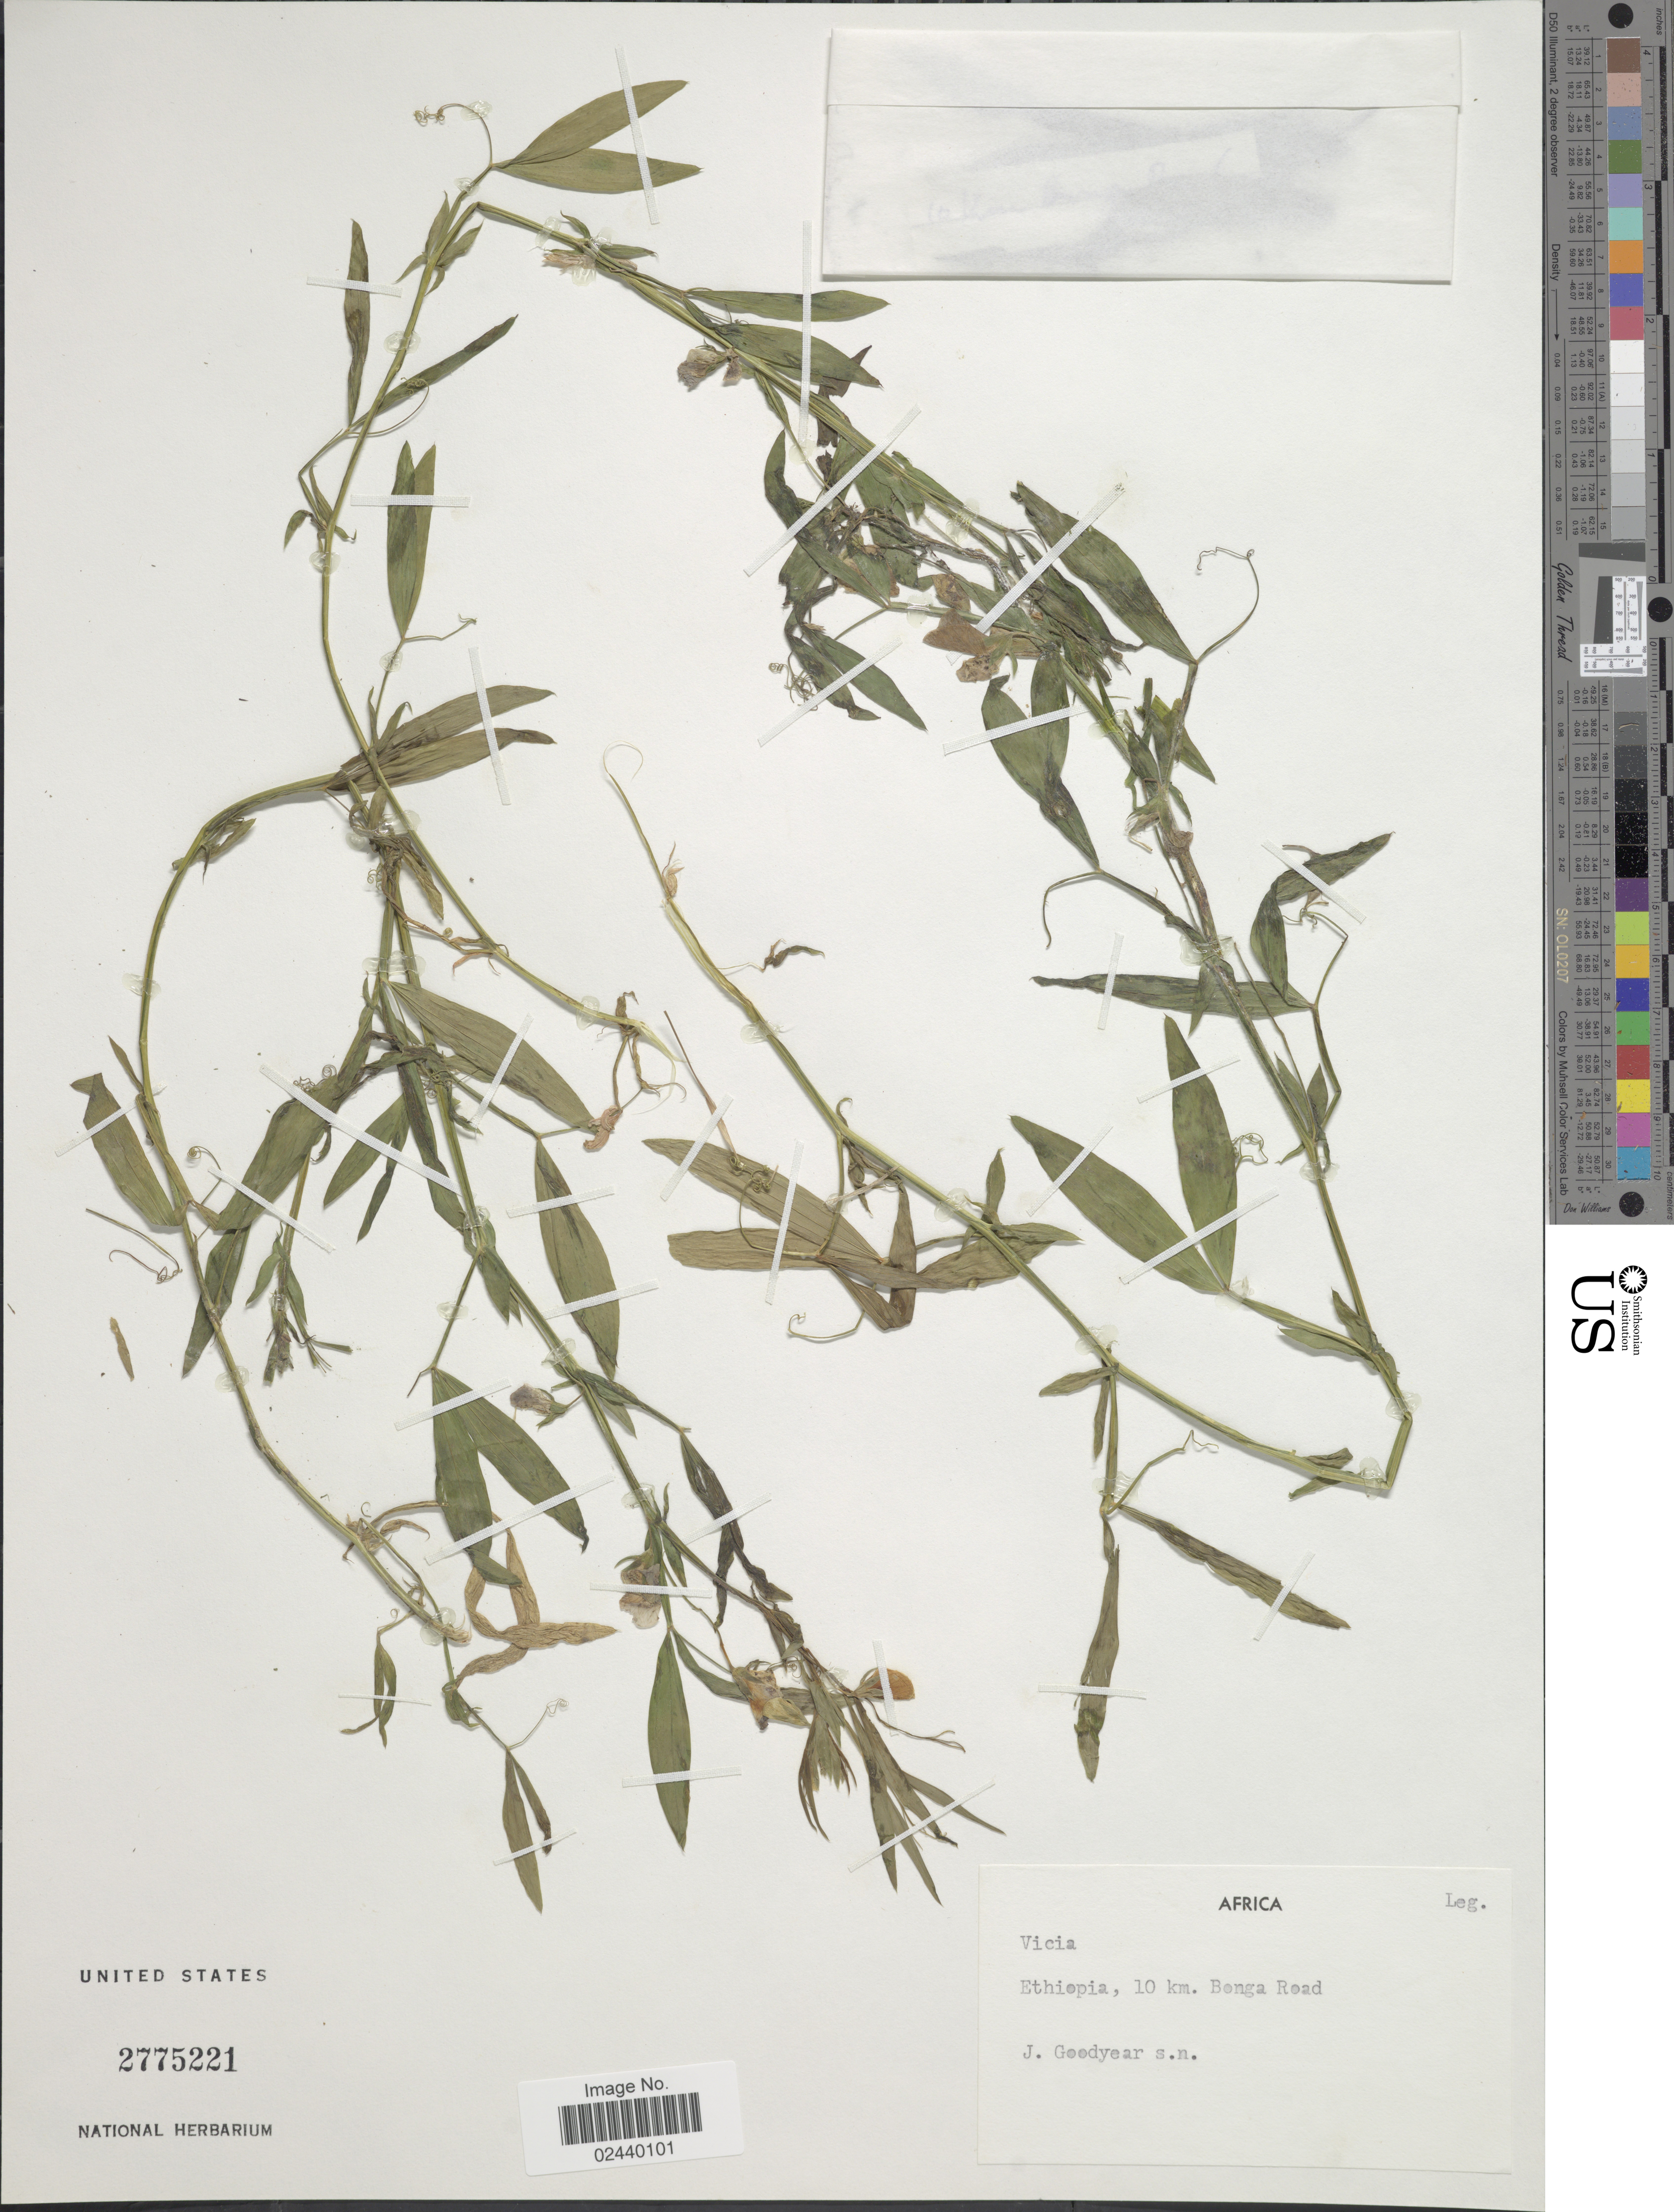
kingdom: Plantae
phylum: Tracheophyta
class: Magnoliopsida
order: Fabales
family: Fabaceae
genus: Vicia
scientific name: Vicia sp.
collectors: J. Goodyear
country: Ethiopia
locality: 10 km Bonga Road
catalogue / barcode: US 2775221